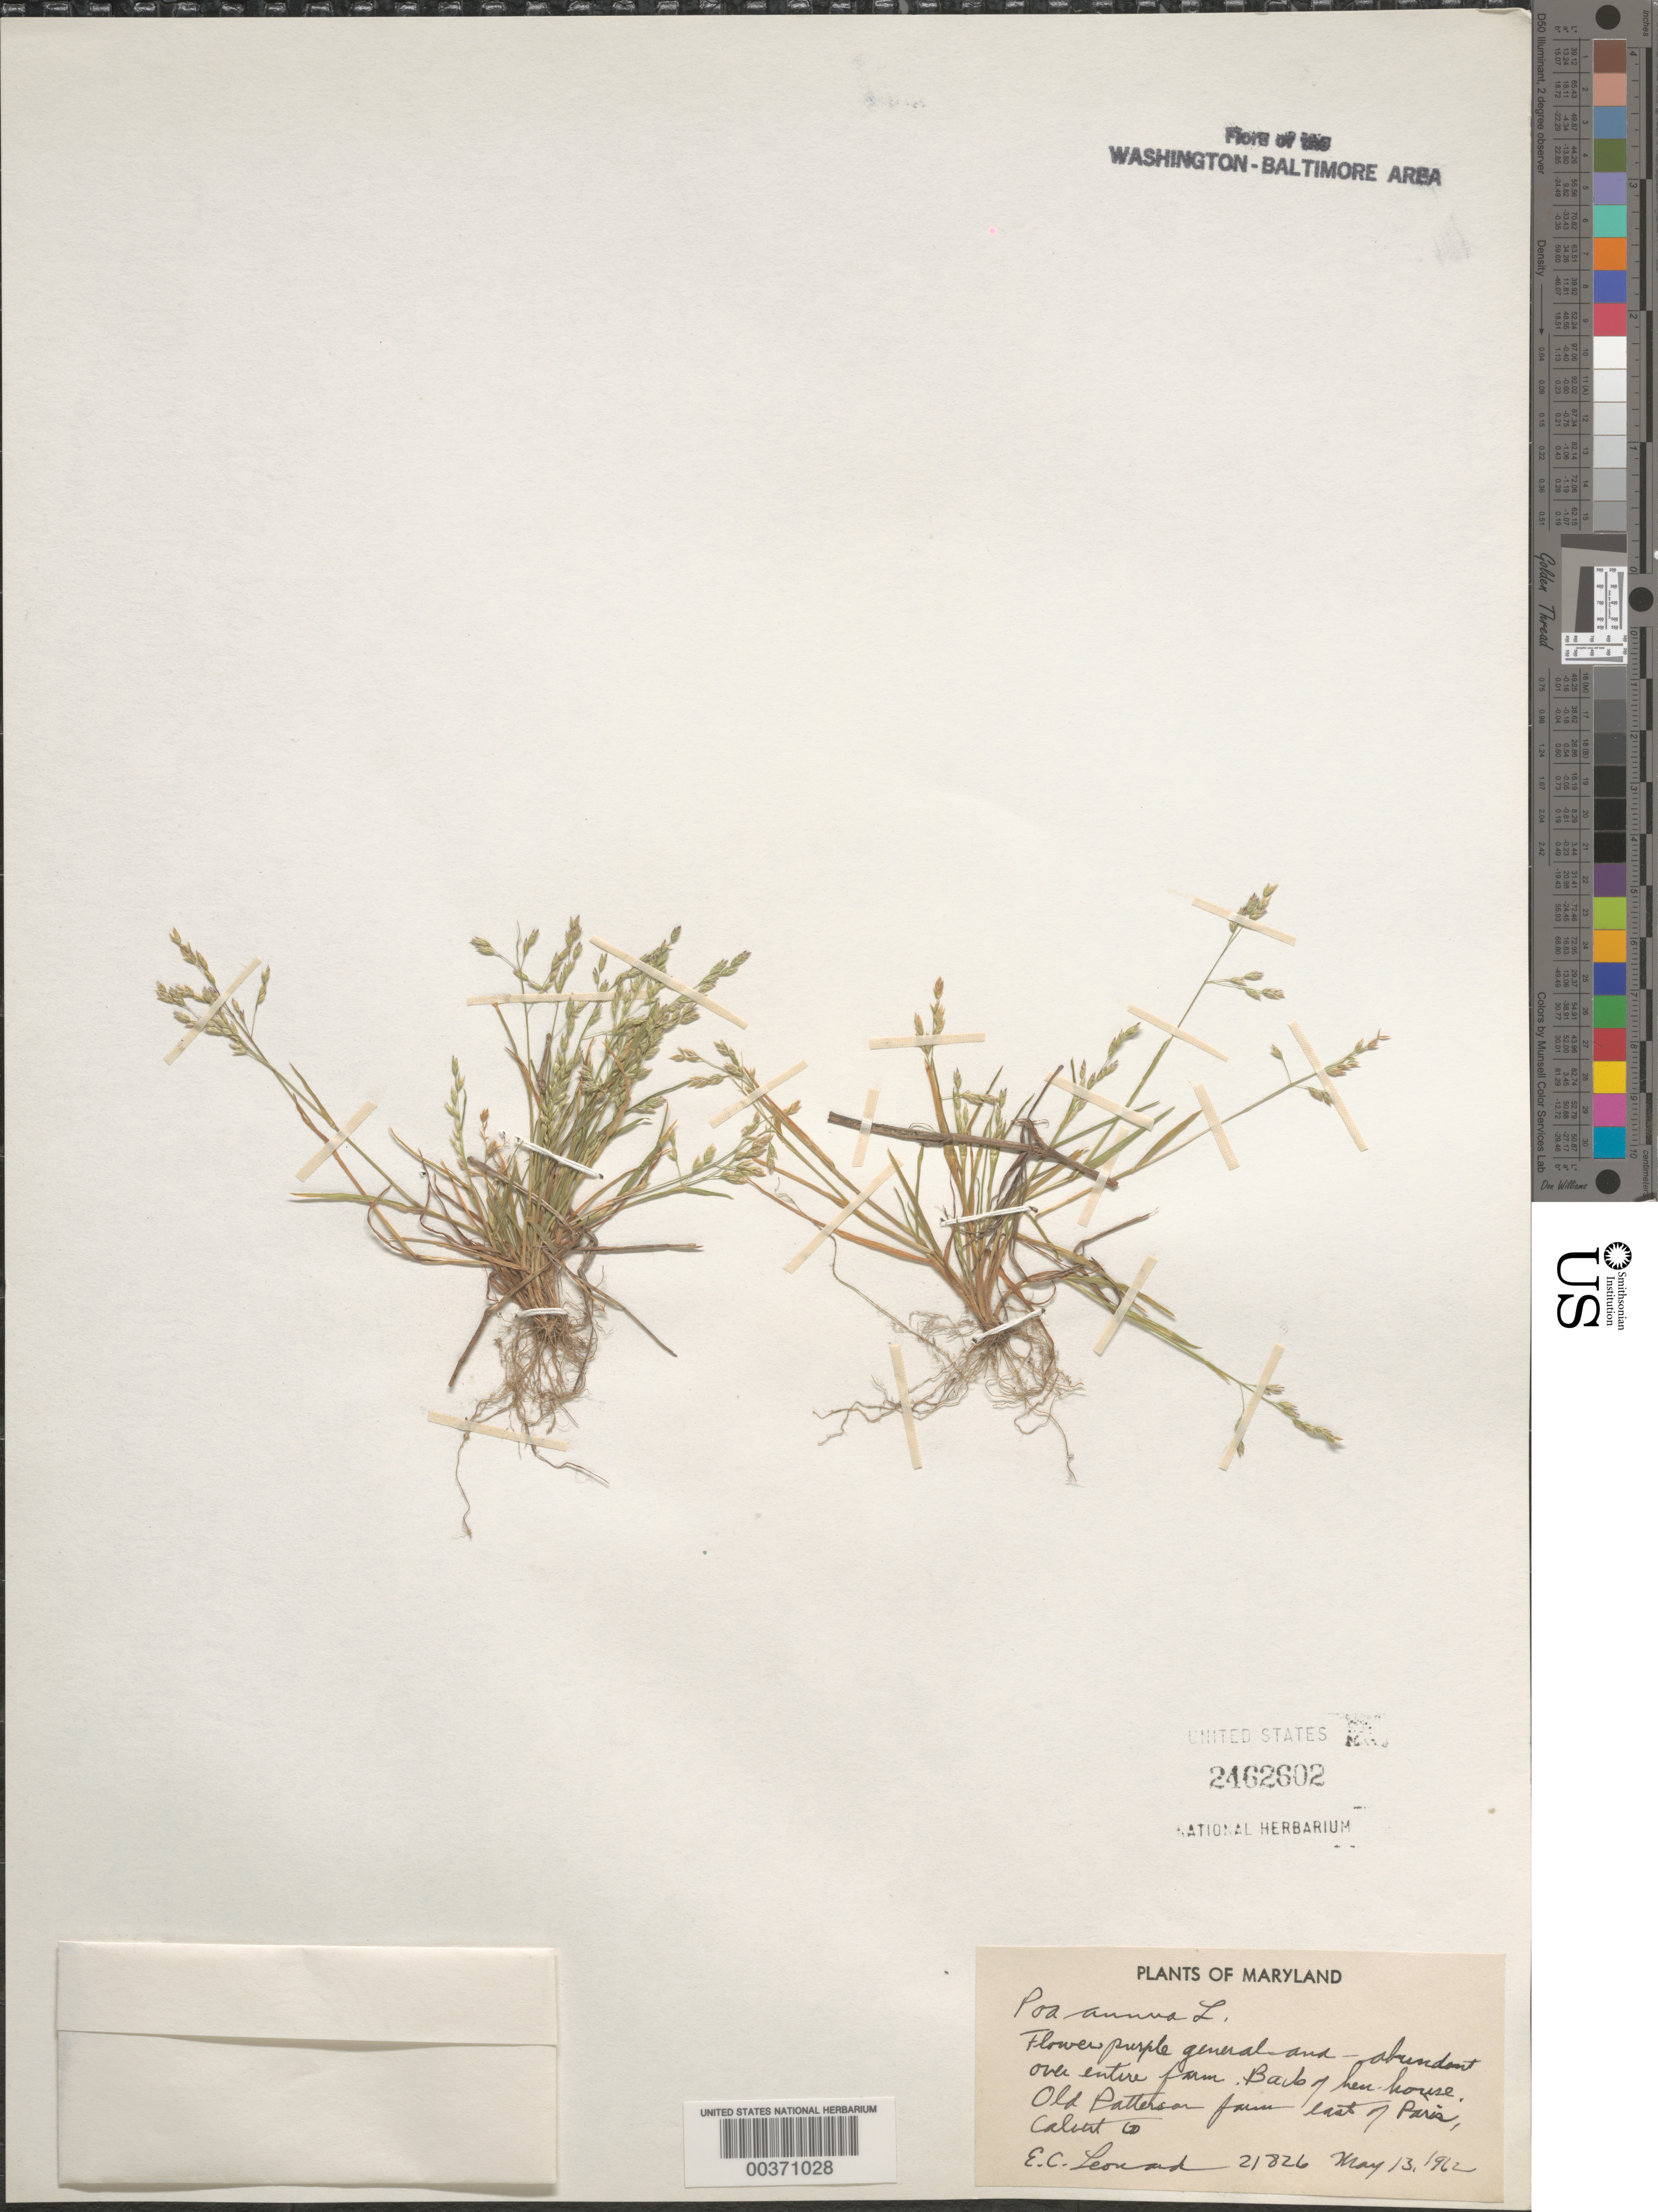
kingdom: Plantae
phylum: Tracheophyta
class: Liliopsida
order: Poales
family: Poaceae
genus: Poa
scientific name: Poa annua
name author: L.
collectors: E. C. Leonard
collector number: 21826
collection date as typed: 13 May 1962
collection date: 1962-05-13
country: United States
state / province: Maryland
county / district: Calvert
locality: Old Patterson Farm, E of Paris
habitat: Bank of hen house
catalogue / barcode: US 2462602